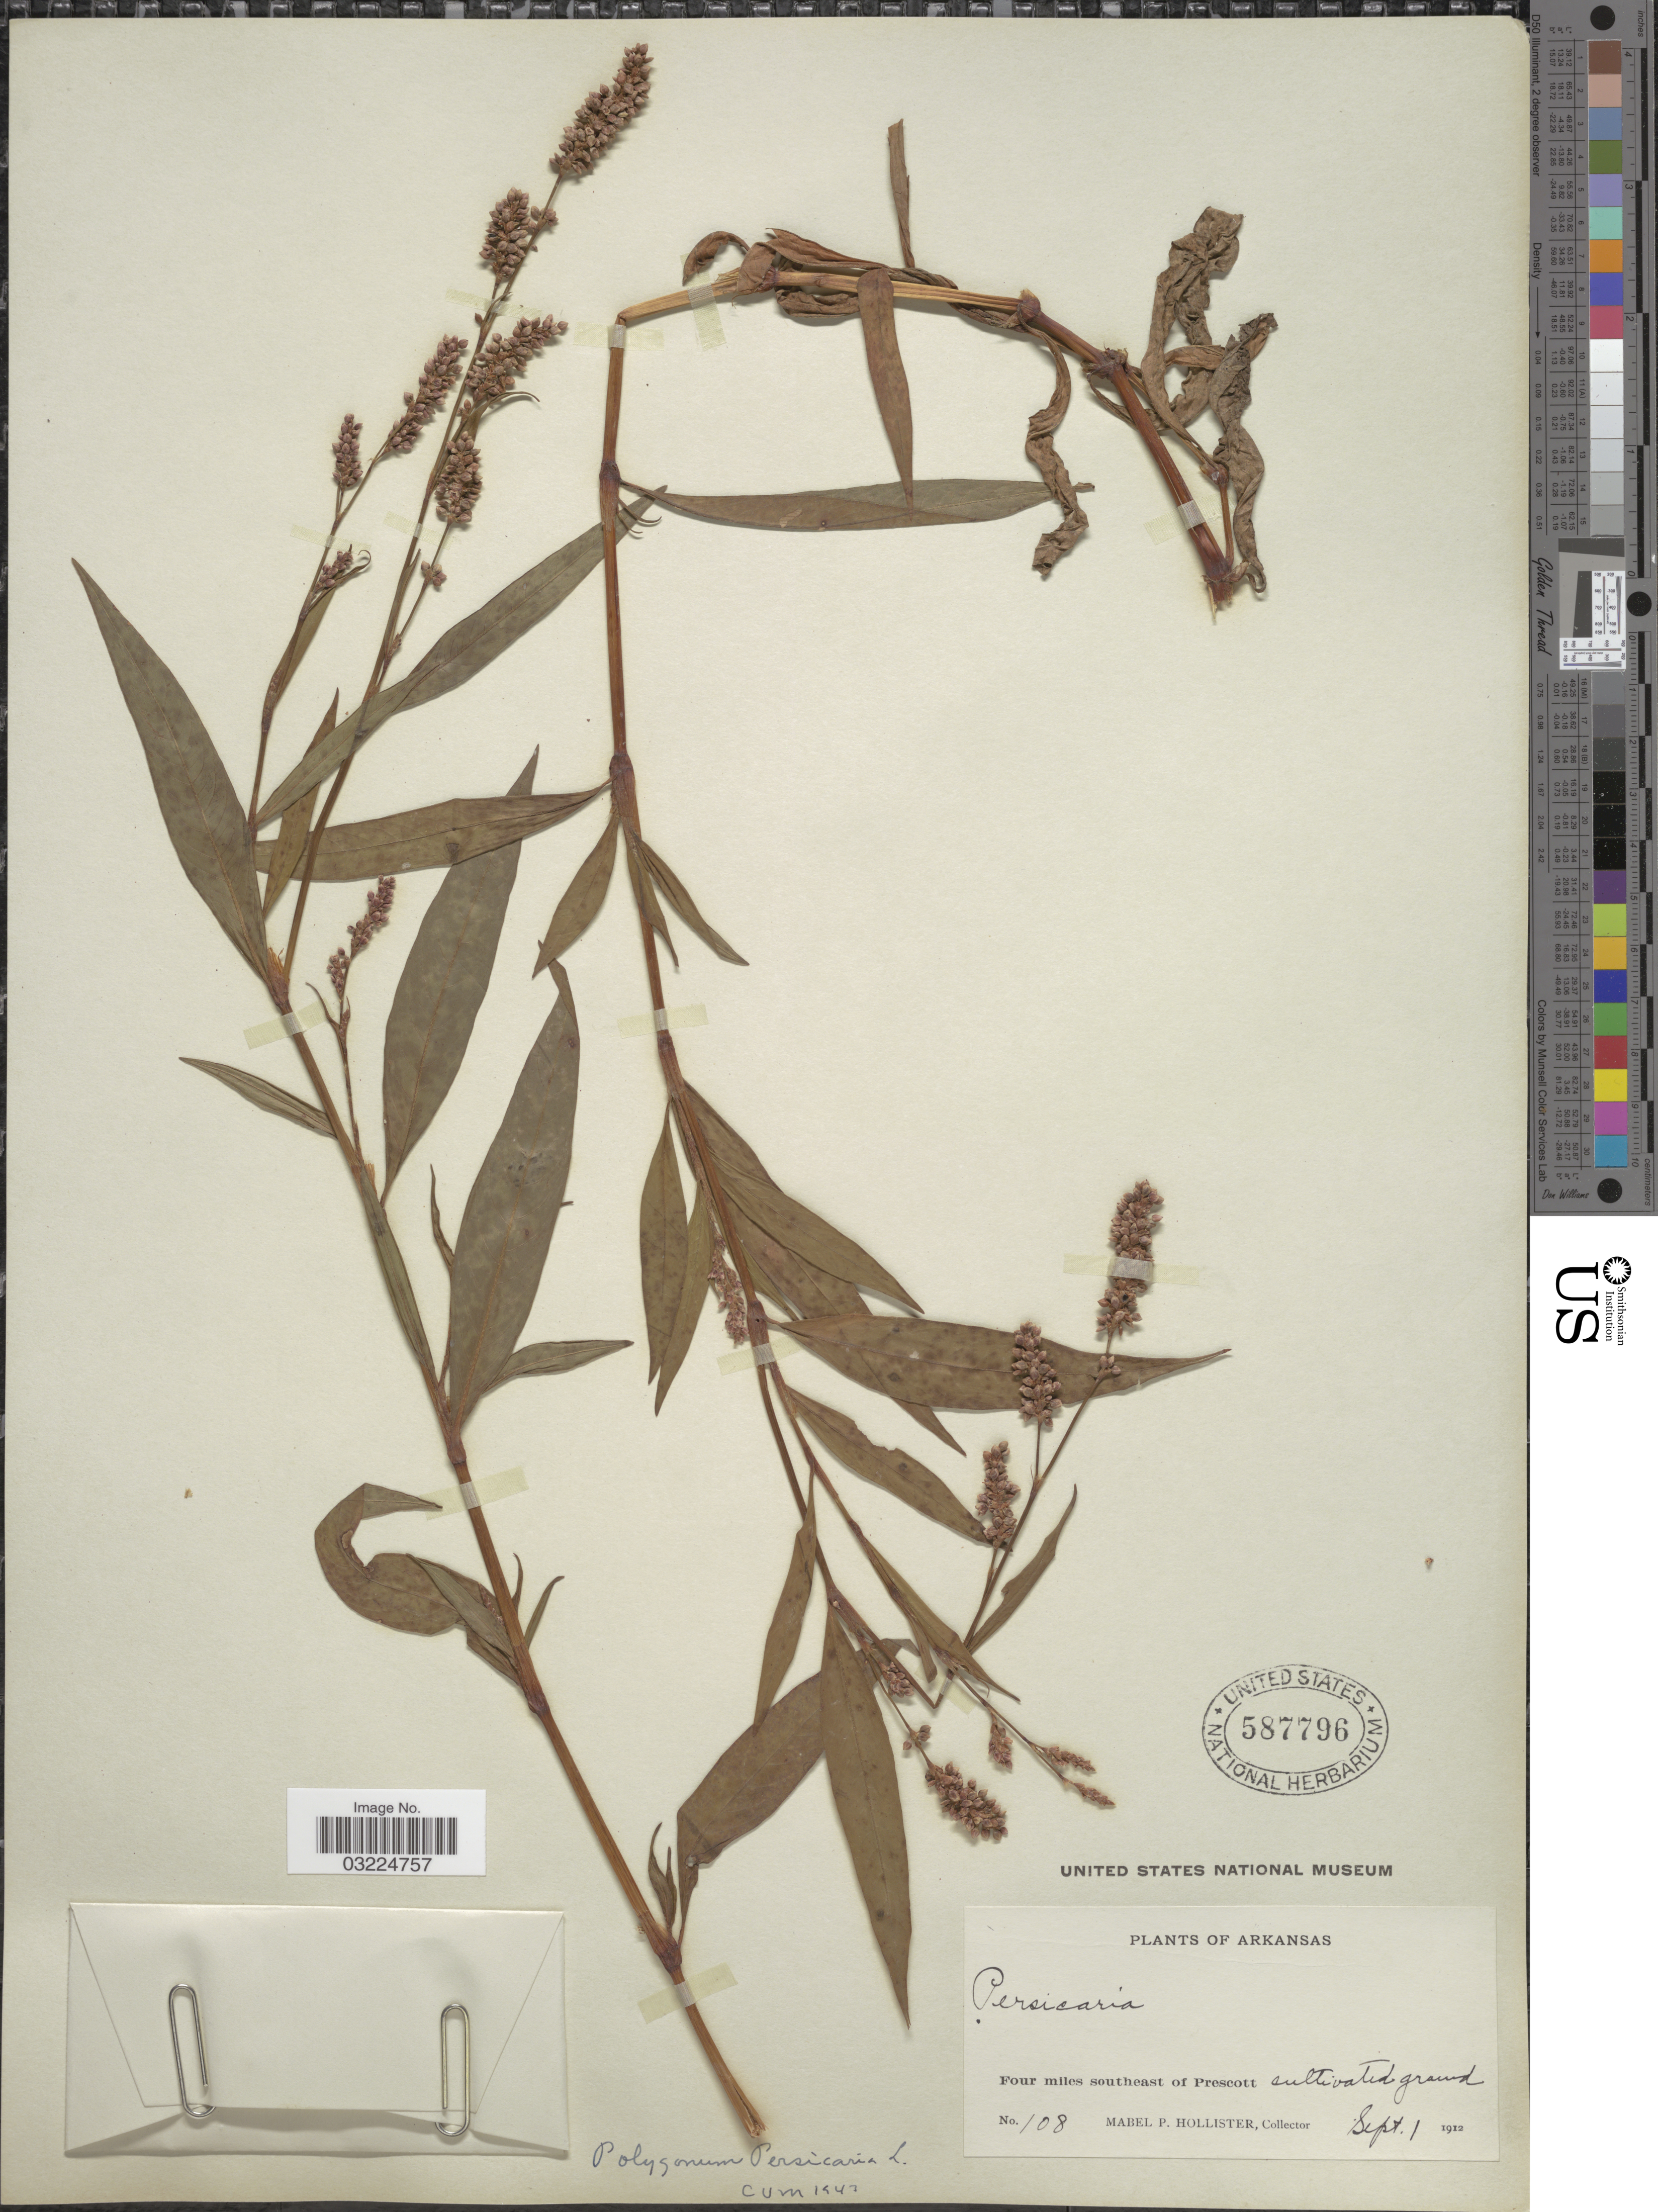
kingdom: Plantae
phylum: Tracheophyta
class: Magnoliopsida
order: Caryophyllales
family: Polygonaceae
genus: Persicaria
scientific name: Persicaria maculosa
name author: S.F. Gray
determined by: Atha, D. E.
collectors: M. Hollister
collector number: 108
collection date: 1912-09-01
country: United States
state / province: Arkansas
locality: Four miles southeast of Prescott.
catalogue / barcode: US 587796